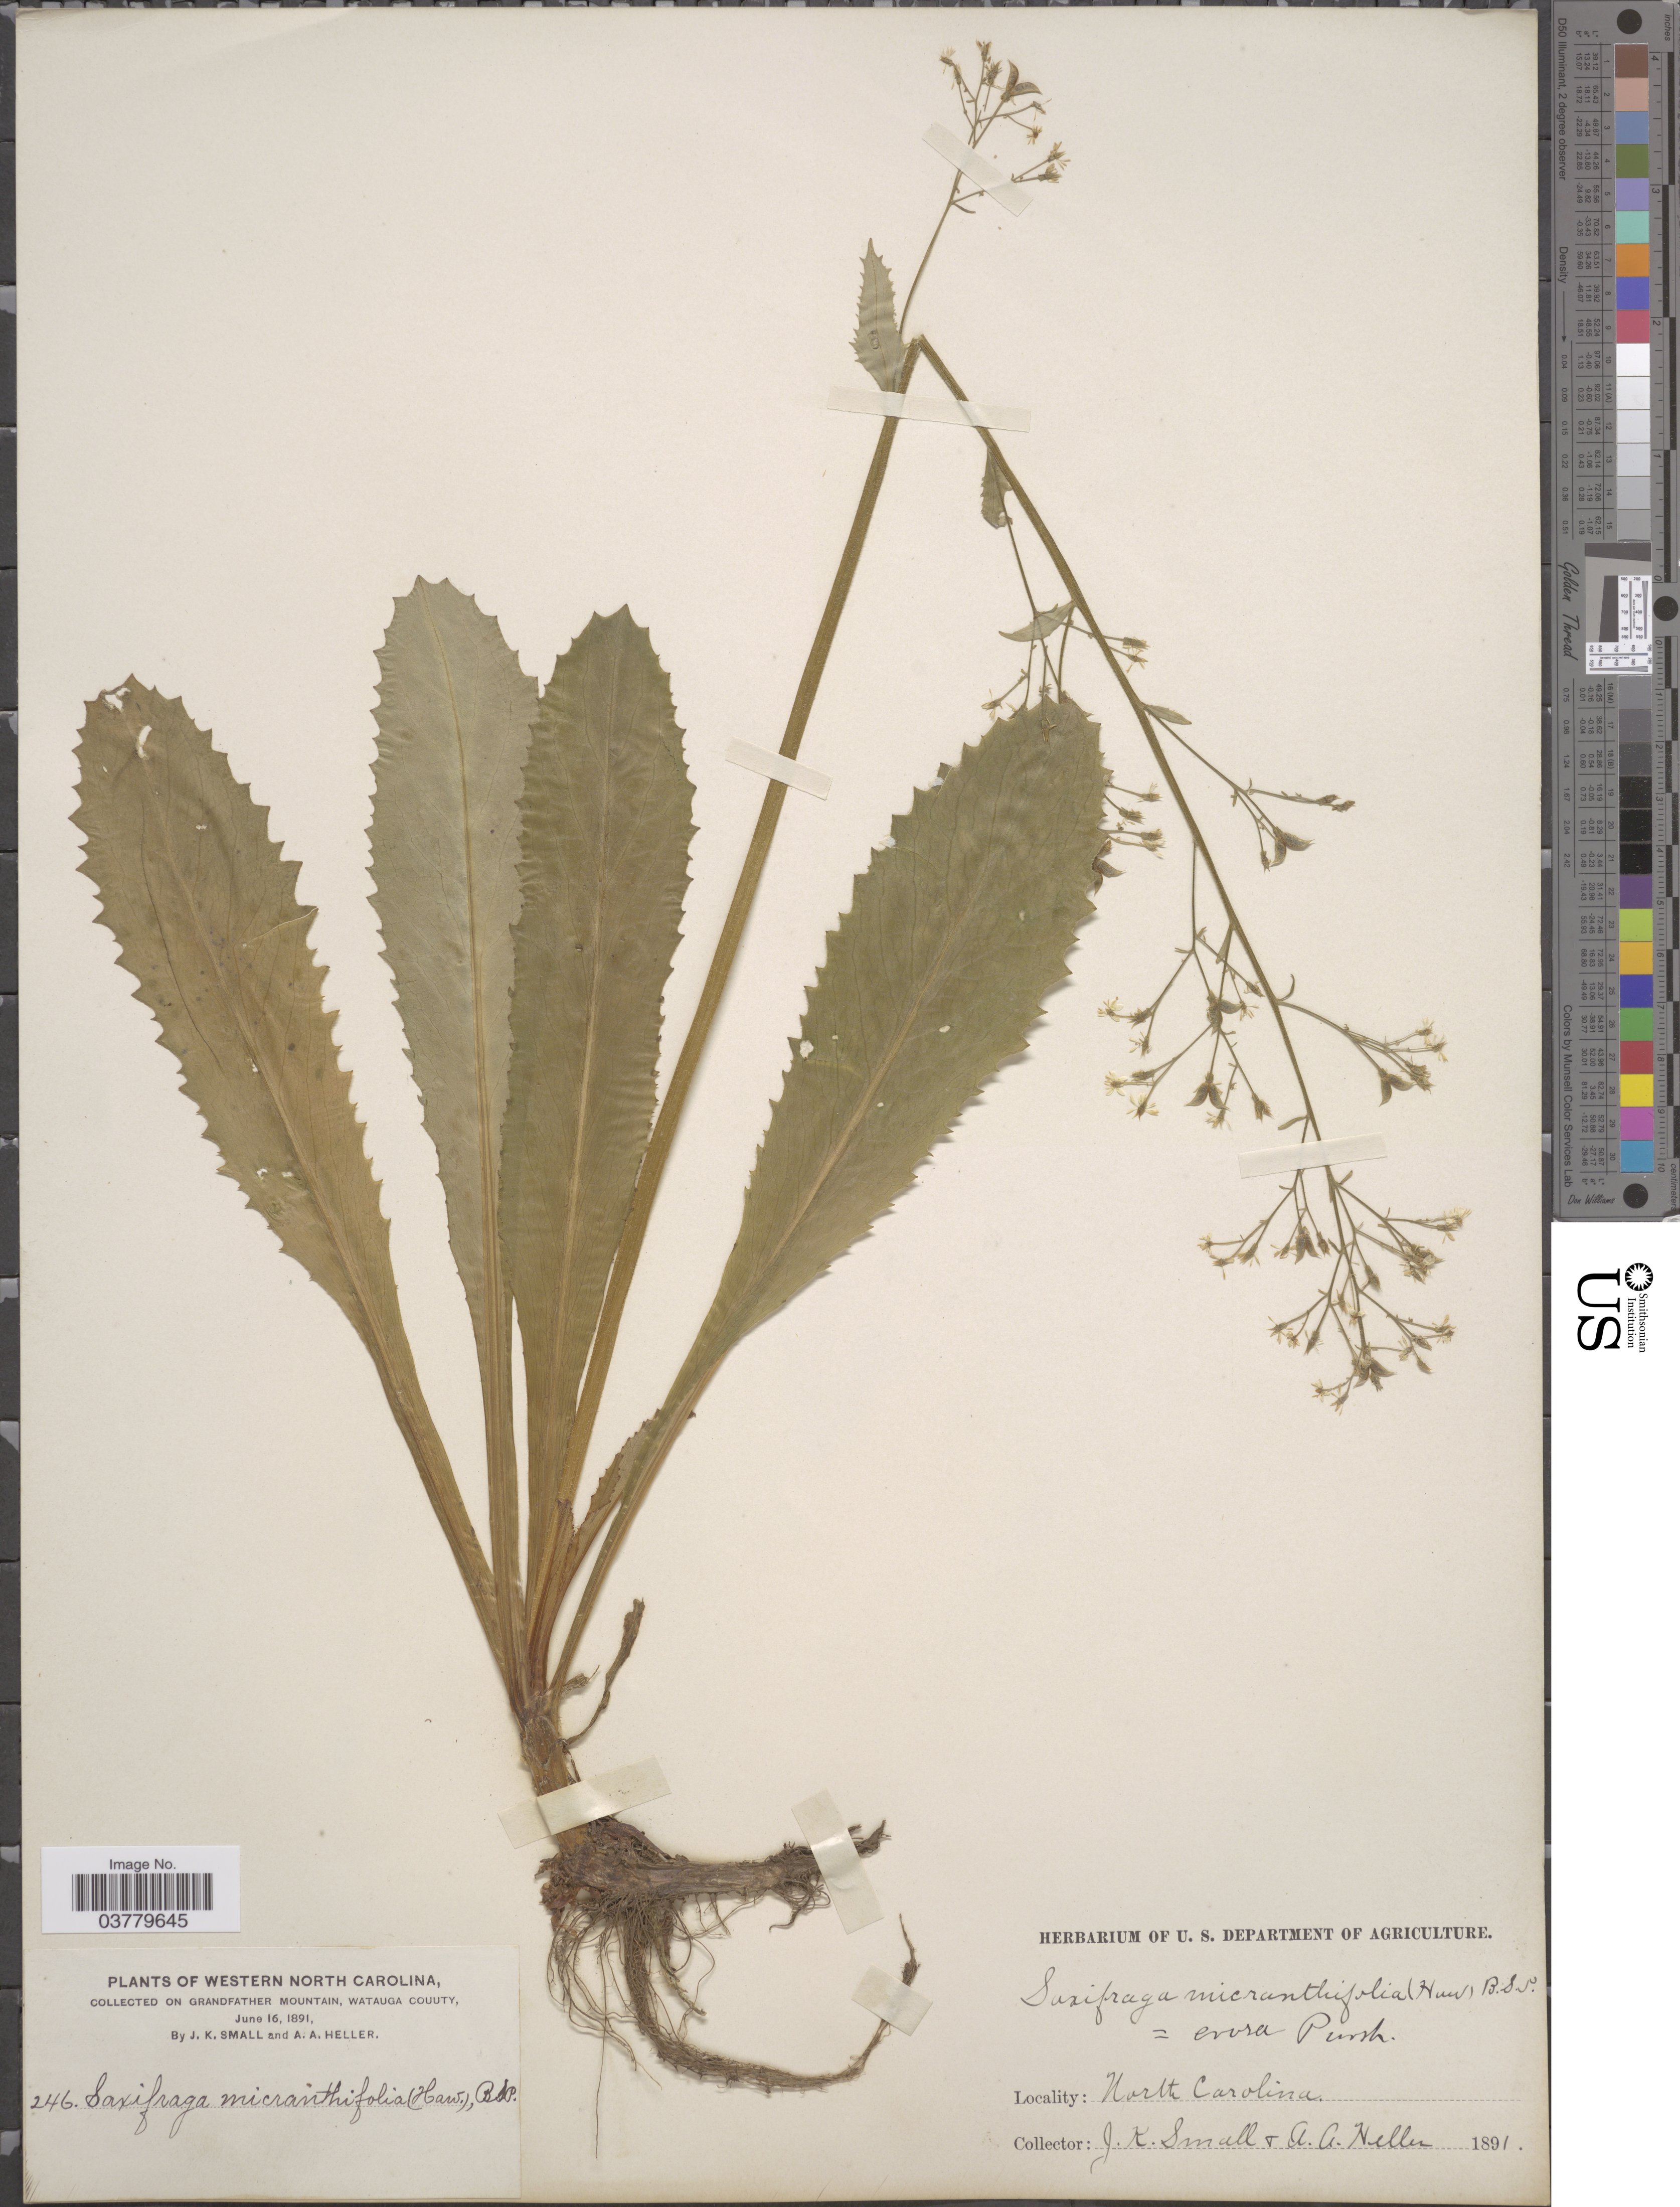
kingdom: Plantae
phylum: Tracheophyta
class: Magnoliopsida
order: Saxifragales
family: Saxifragaceae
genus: Micranthes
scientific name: Micranthes micranthidifolia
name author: (Haw.) Small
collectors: J. K. Small & A. A. Heller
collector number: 246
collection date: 1891-06-16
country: United States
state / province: North Carolina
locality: Western North Carolina. On Grandfather Mountain, Watauga Couuty.